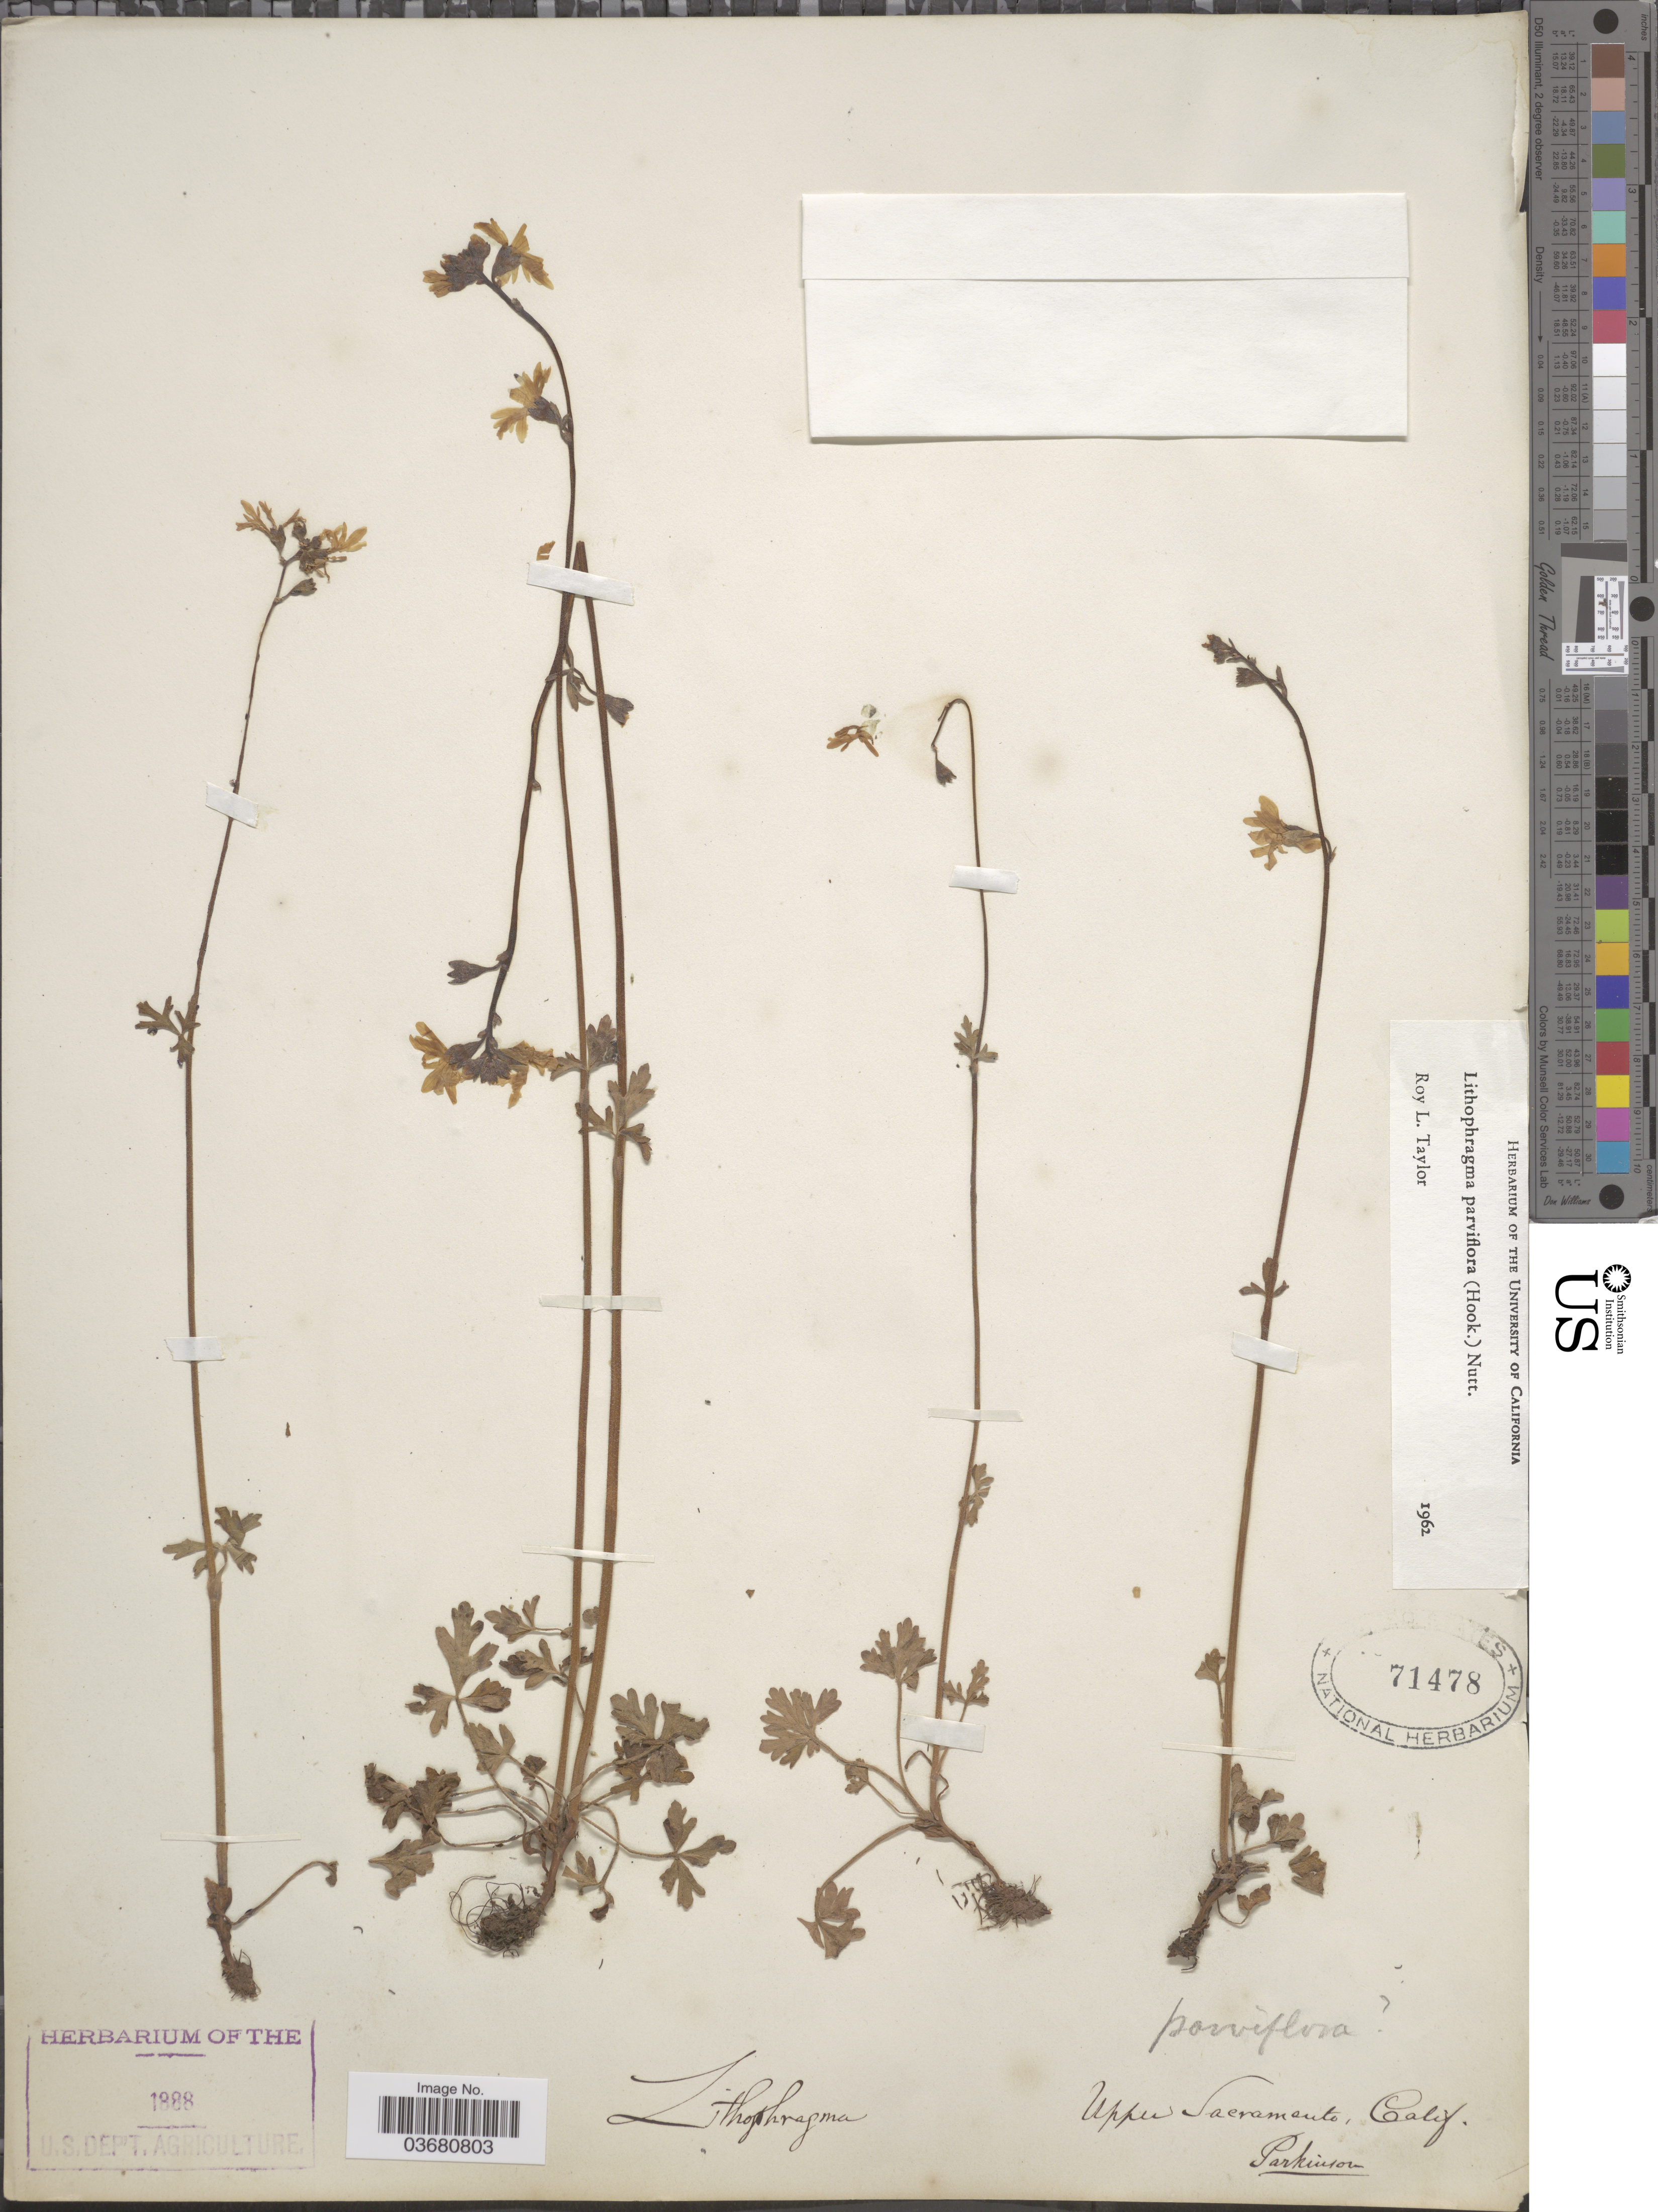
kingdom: Plantae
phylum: Tracheophyta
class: Magnoliopsida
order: Saxifragales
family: Saxifragaceae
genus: Lithophragma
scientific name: Lithophragma parviflorum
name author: (Hook.) Nutt.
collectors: Parkinson, --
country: United States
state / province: California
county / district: Sacramento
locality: Upper Sacramento.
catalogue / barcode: US 71478